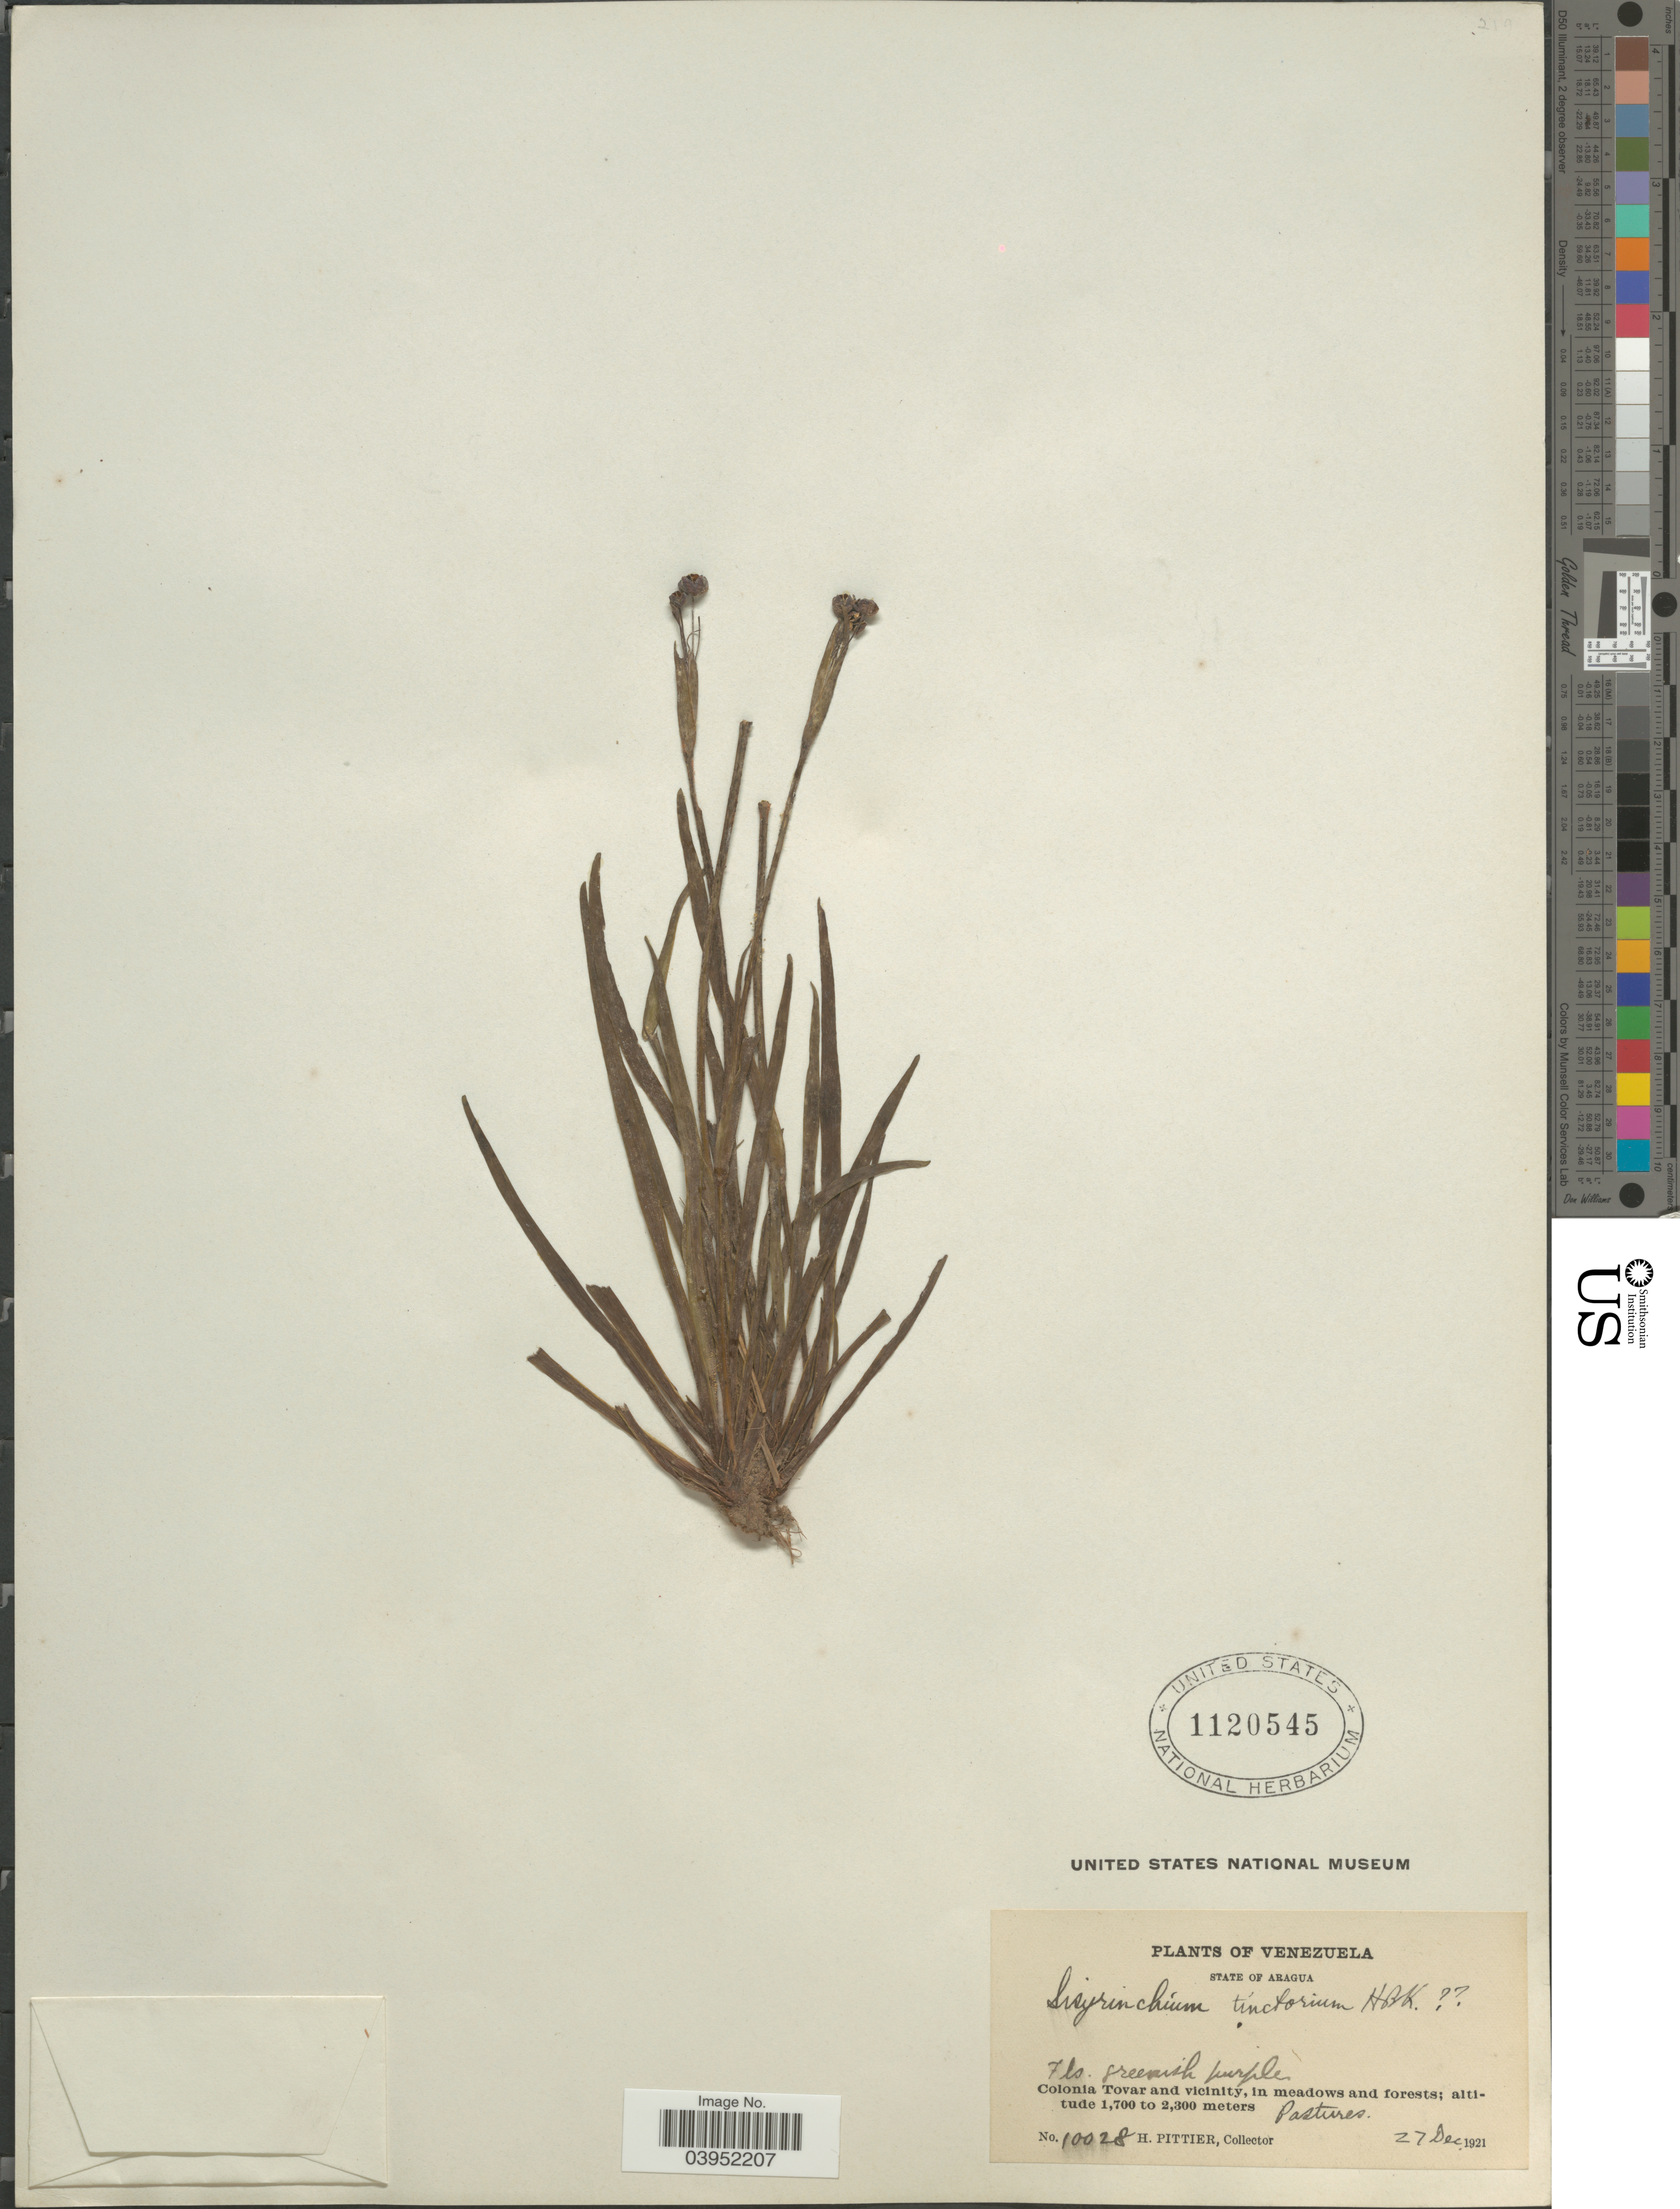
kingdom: Plantae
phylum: Tracheophyta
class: Liliopsida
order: Asparagales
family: Iridaceae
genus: Sisyrinchium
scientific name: Sisyrinchium micranthum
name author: Cav.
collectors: H. F. Pittier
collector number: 10028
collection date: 1921-12-27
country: Venezuela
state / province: Aragua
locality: Colonia Tovar and vicinity.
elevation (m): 1700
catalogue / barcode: US 1120545